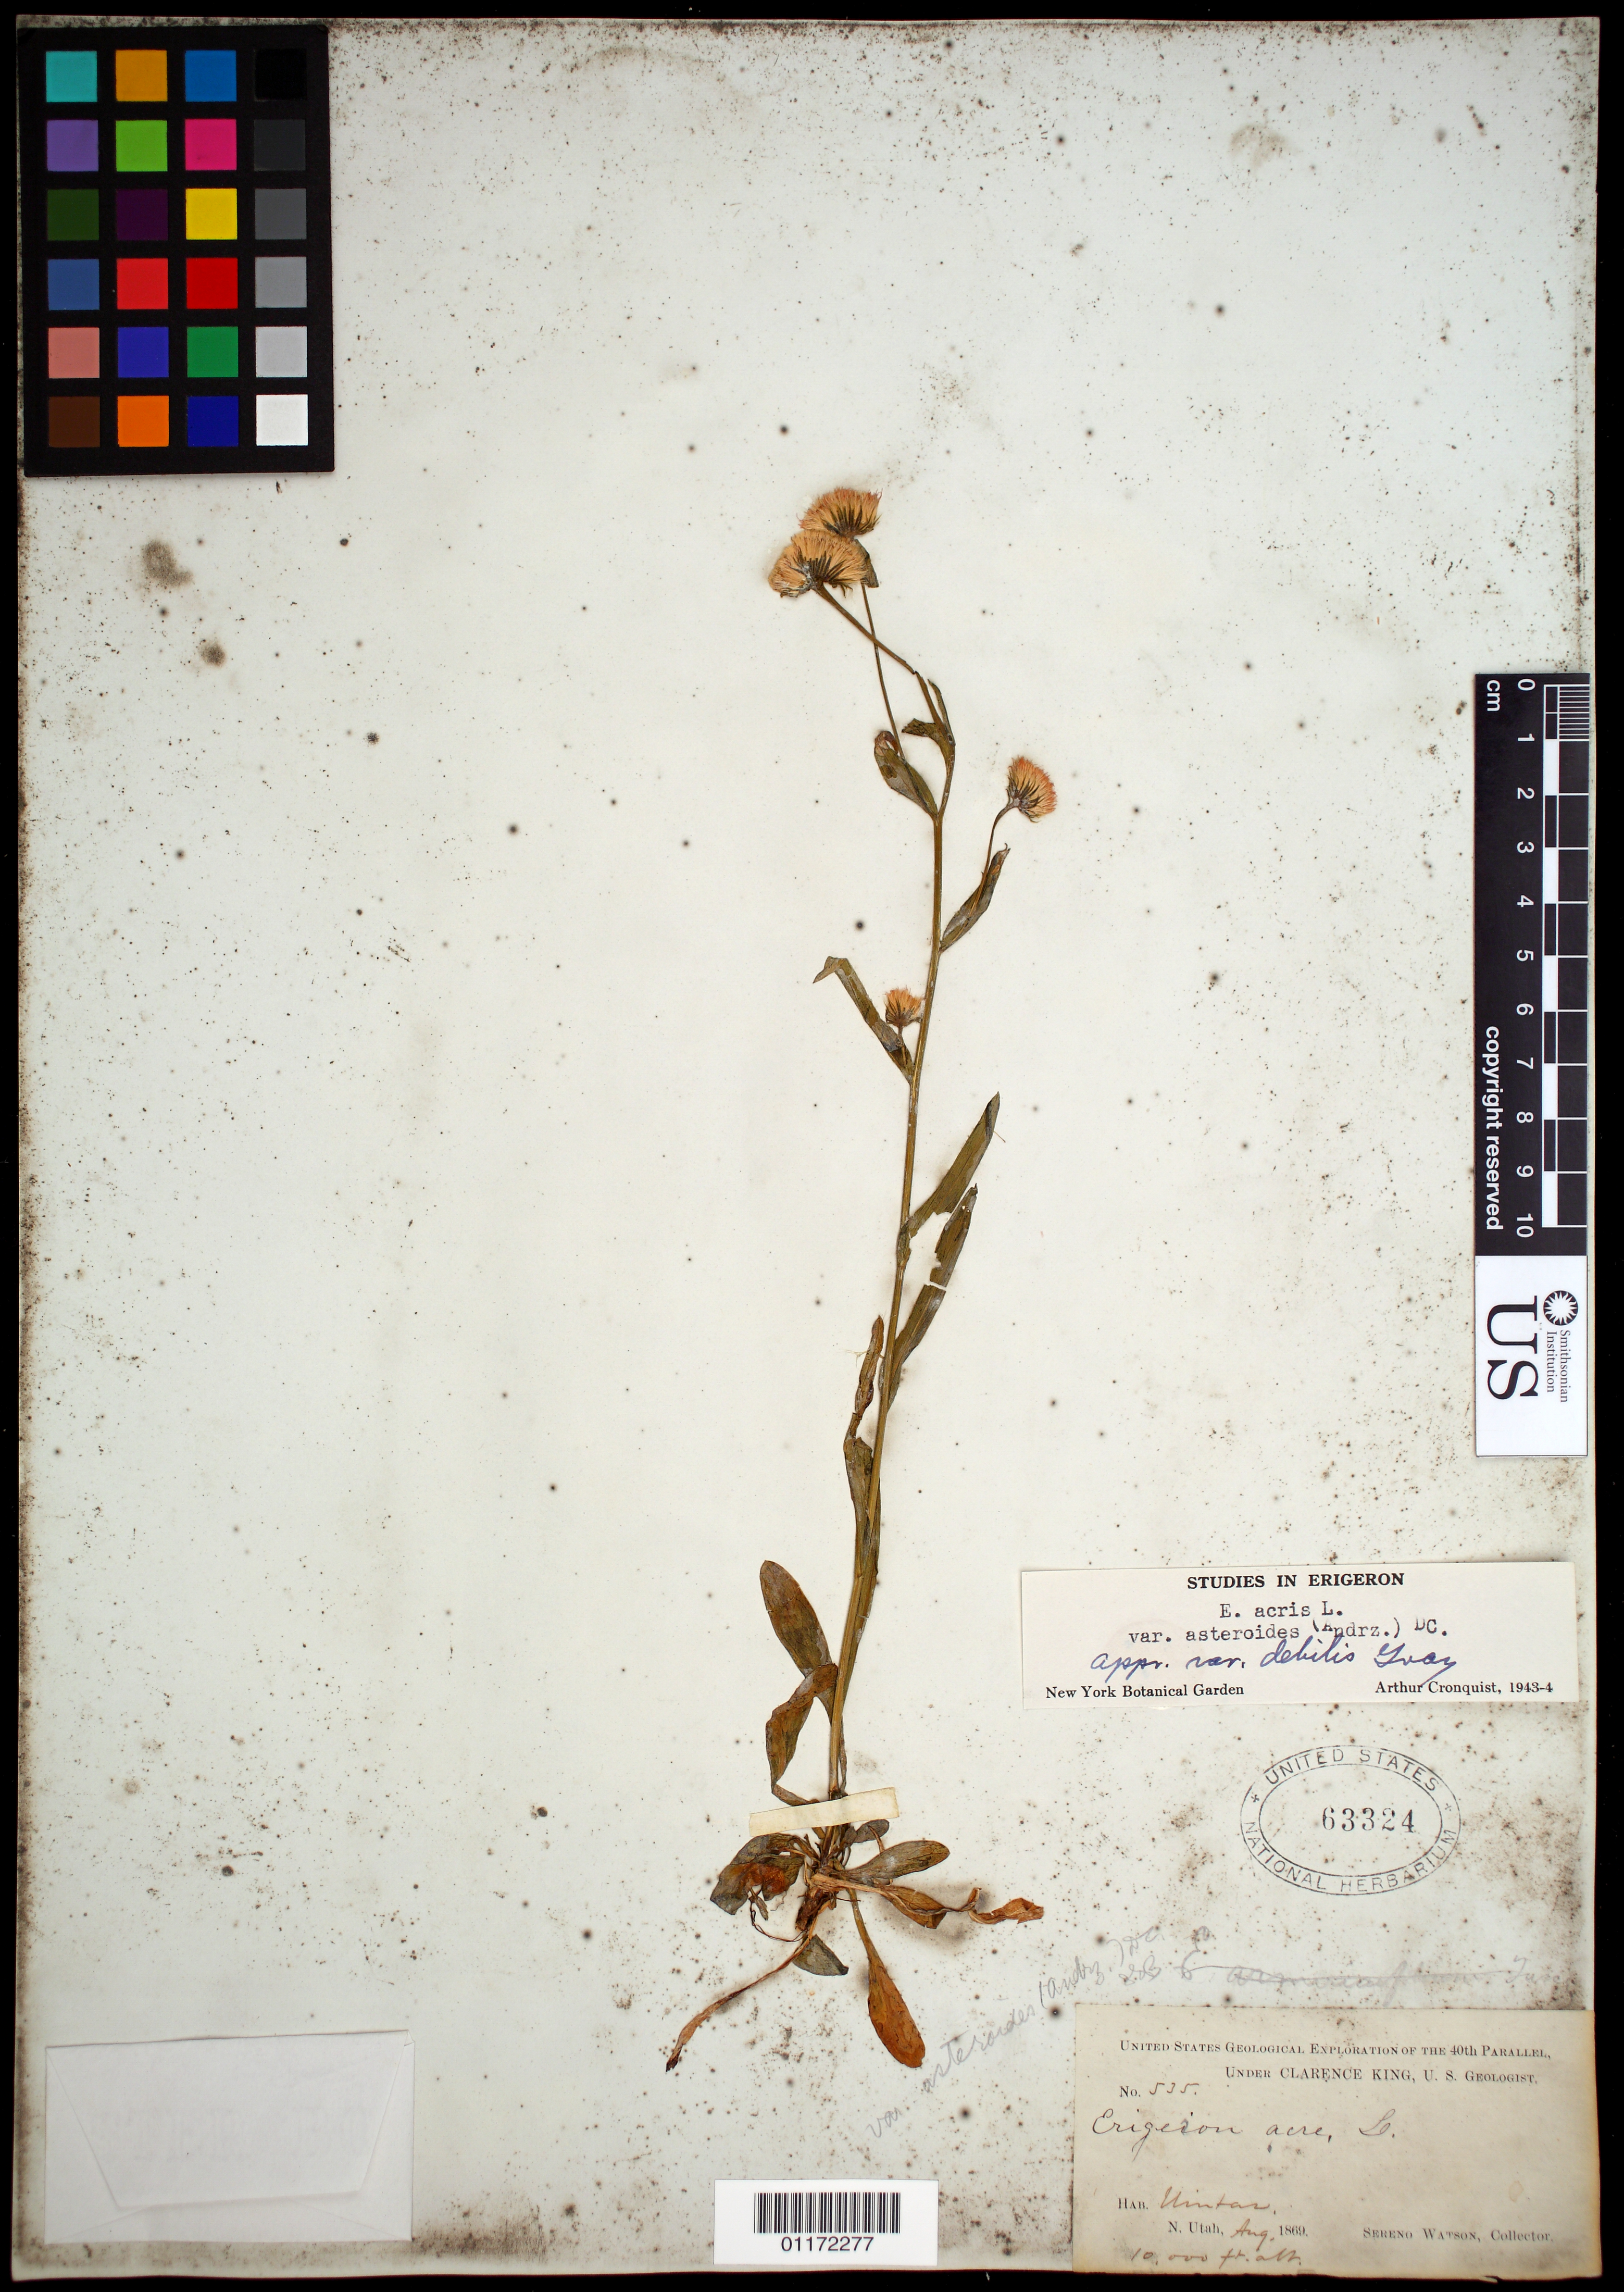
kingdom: Plantae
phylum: Tracheophyta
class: Magnoliopsida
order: Asterales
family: Asteraceae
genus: Erigeron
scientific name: Erigeron acris var. asteroides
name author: (Andrz.) DC.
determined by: Cronquist, A. J.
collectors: S. Watson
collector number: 535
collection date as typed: Aug 1869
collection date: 1869-08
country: United States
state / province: Utah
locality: Uintah Mountains.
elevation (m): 3048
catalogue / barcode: US 63324